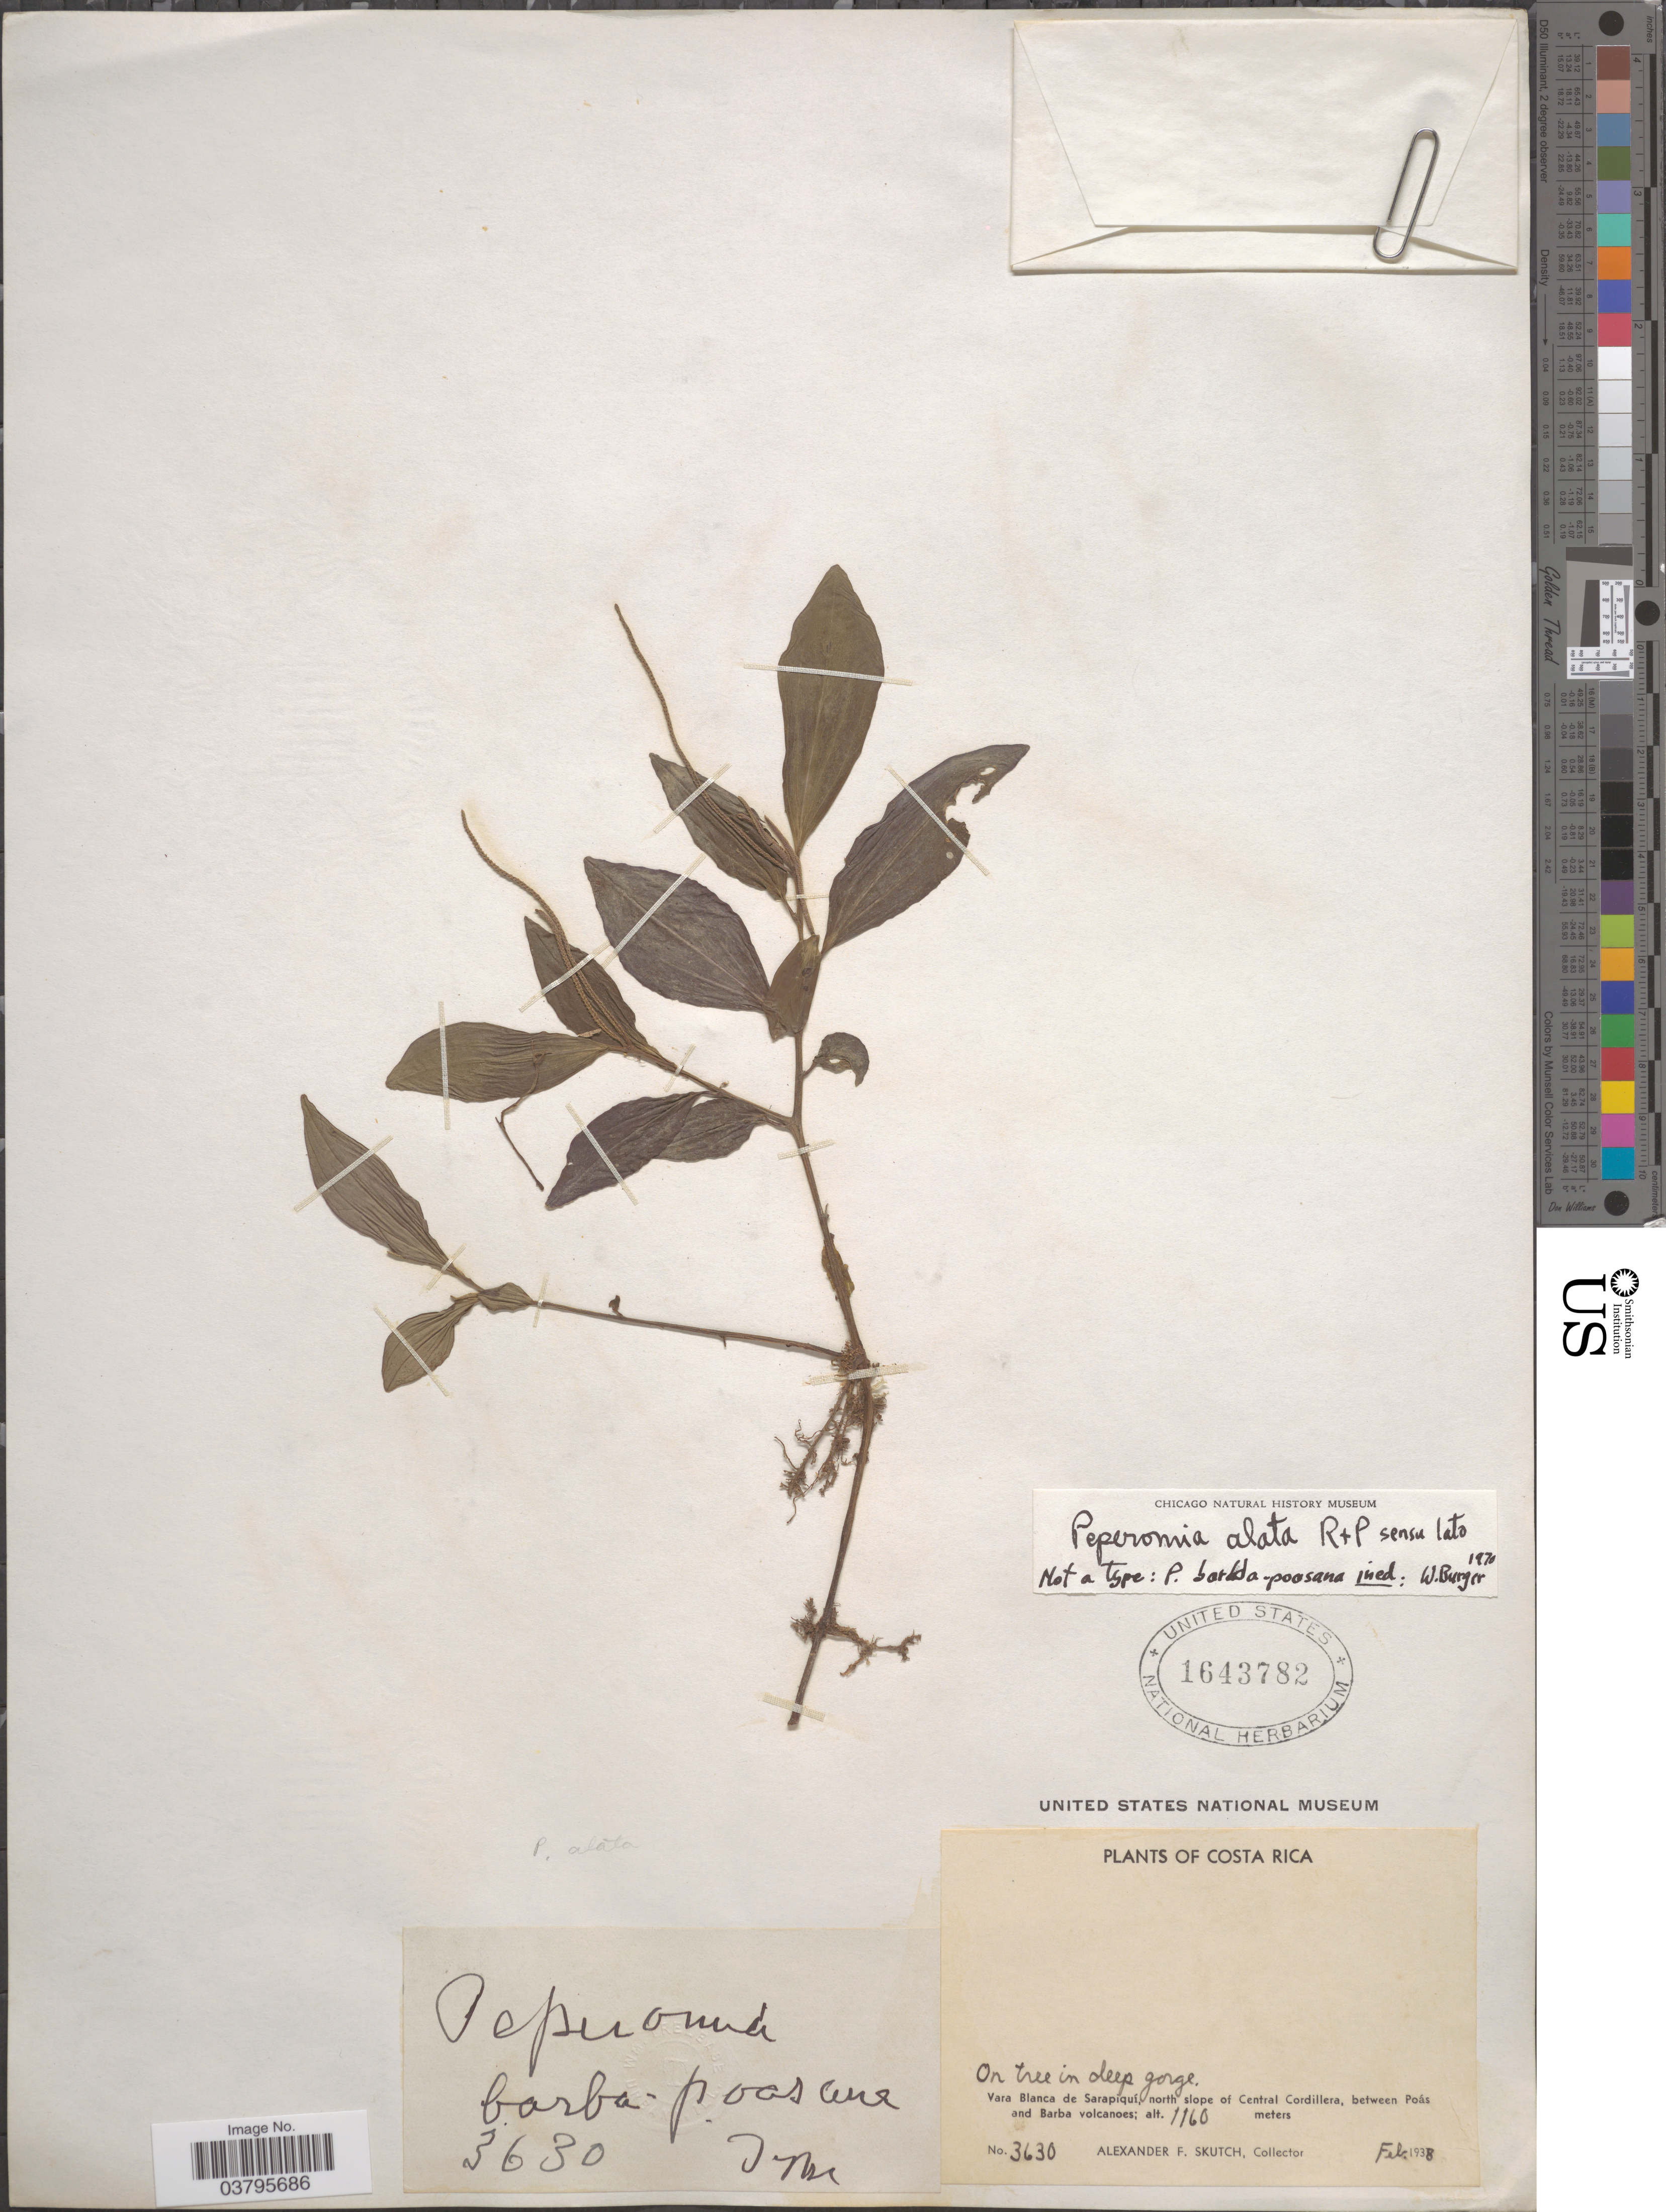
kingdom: Plantae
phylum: Tracheophyta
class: Magnoliopsida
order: Piperales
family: Piperaceae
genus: Peperomia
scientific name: Peperomia verediana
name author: Trel. in J.F. Macbr.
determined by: Jiménez, José Estaban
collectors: A. F. Skutch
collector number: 3630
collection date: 1938-02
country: Costa Rica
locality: Vara Blanca de Sarapiqui, north slope of Central Cordillera, between Poás and Barba volcanoes.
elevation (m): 1160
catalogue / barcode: US 1643782